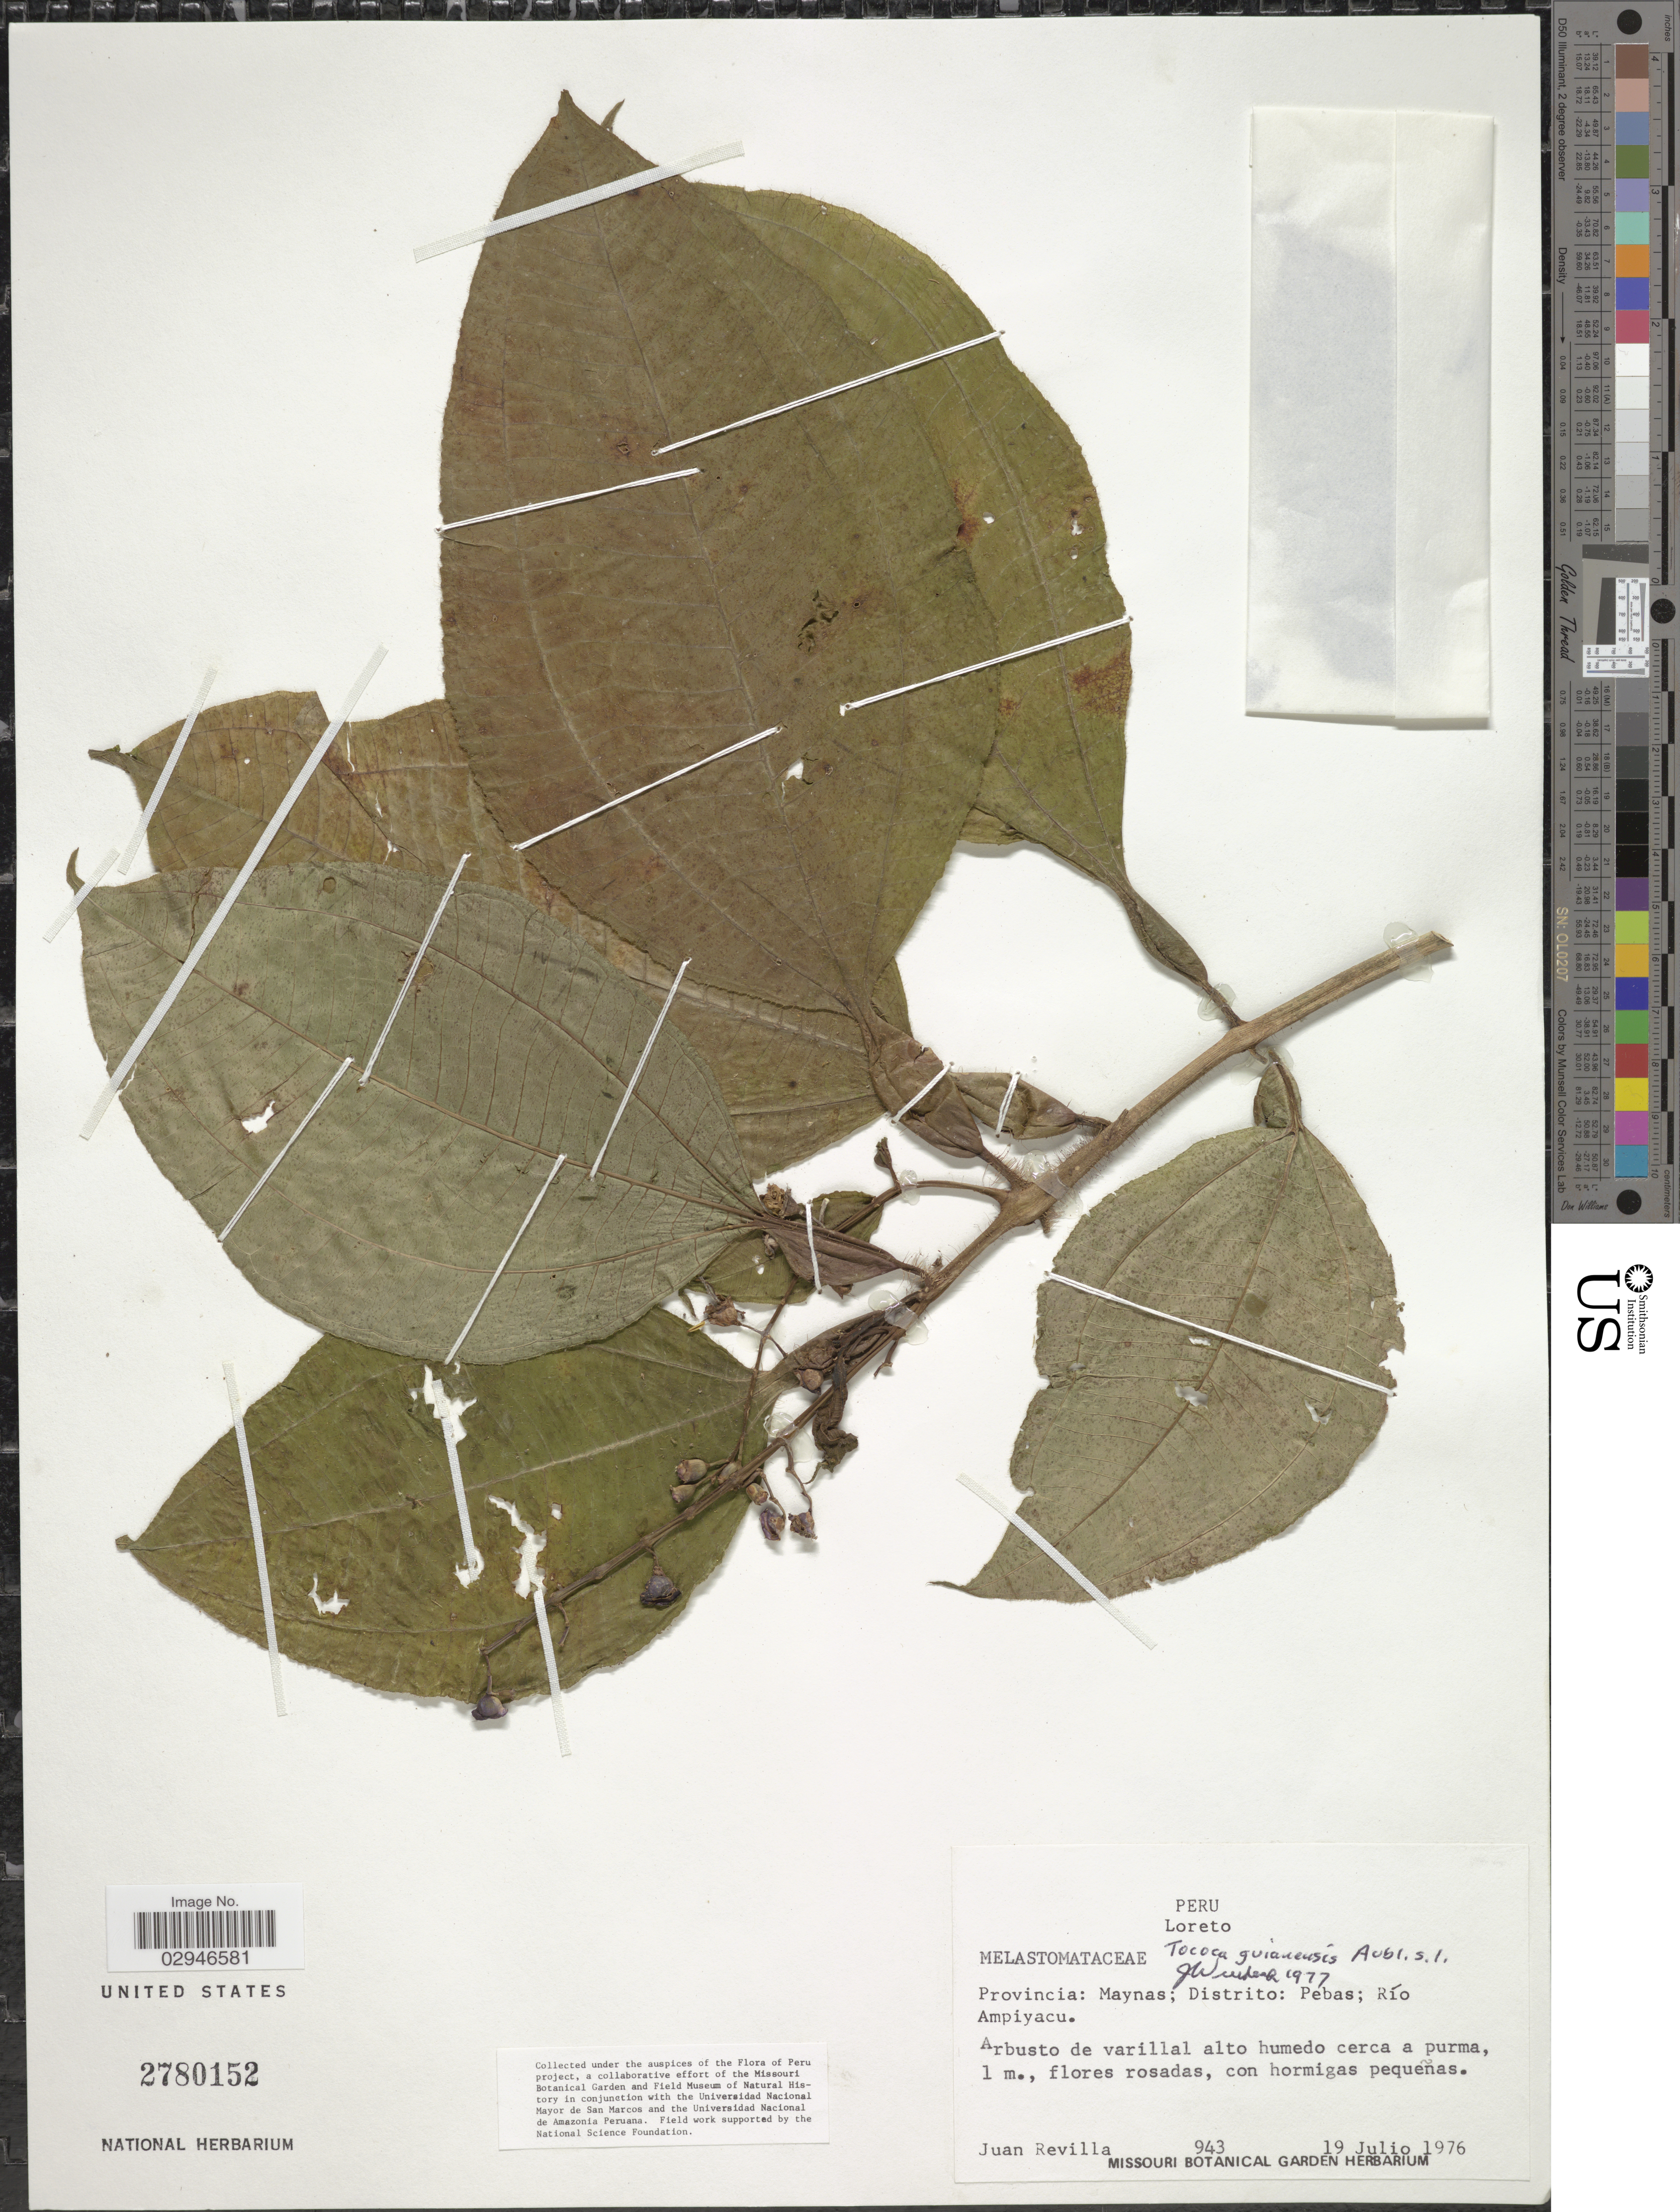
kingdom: Plantae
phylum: Tracheophyta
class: Magnoliopsida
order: Myrtales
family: Melastomataceae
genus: Tococa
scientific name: Tococa guianensis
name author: Aubl.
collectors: J. Revilla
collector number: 943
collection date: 1976-07-19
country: Peru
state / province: Loreto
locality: Provincia: Maynas; Distrito: Pebas; Río Ampiyacu.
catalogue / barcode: US 2780152